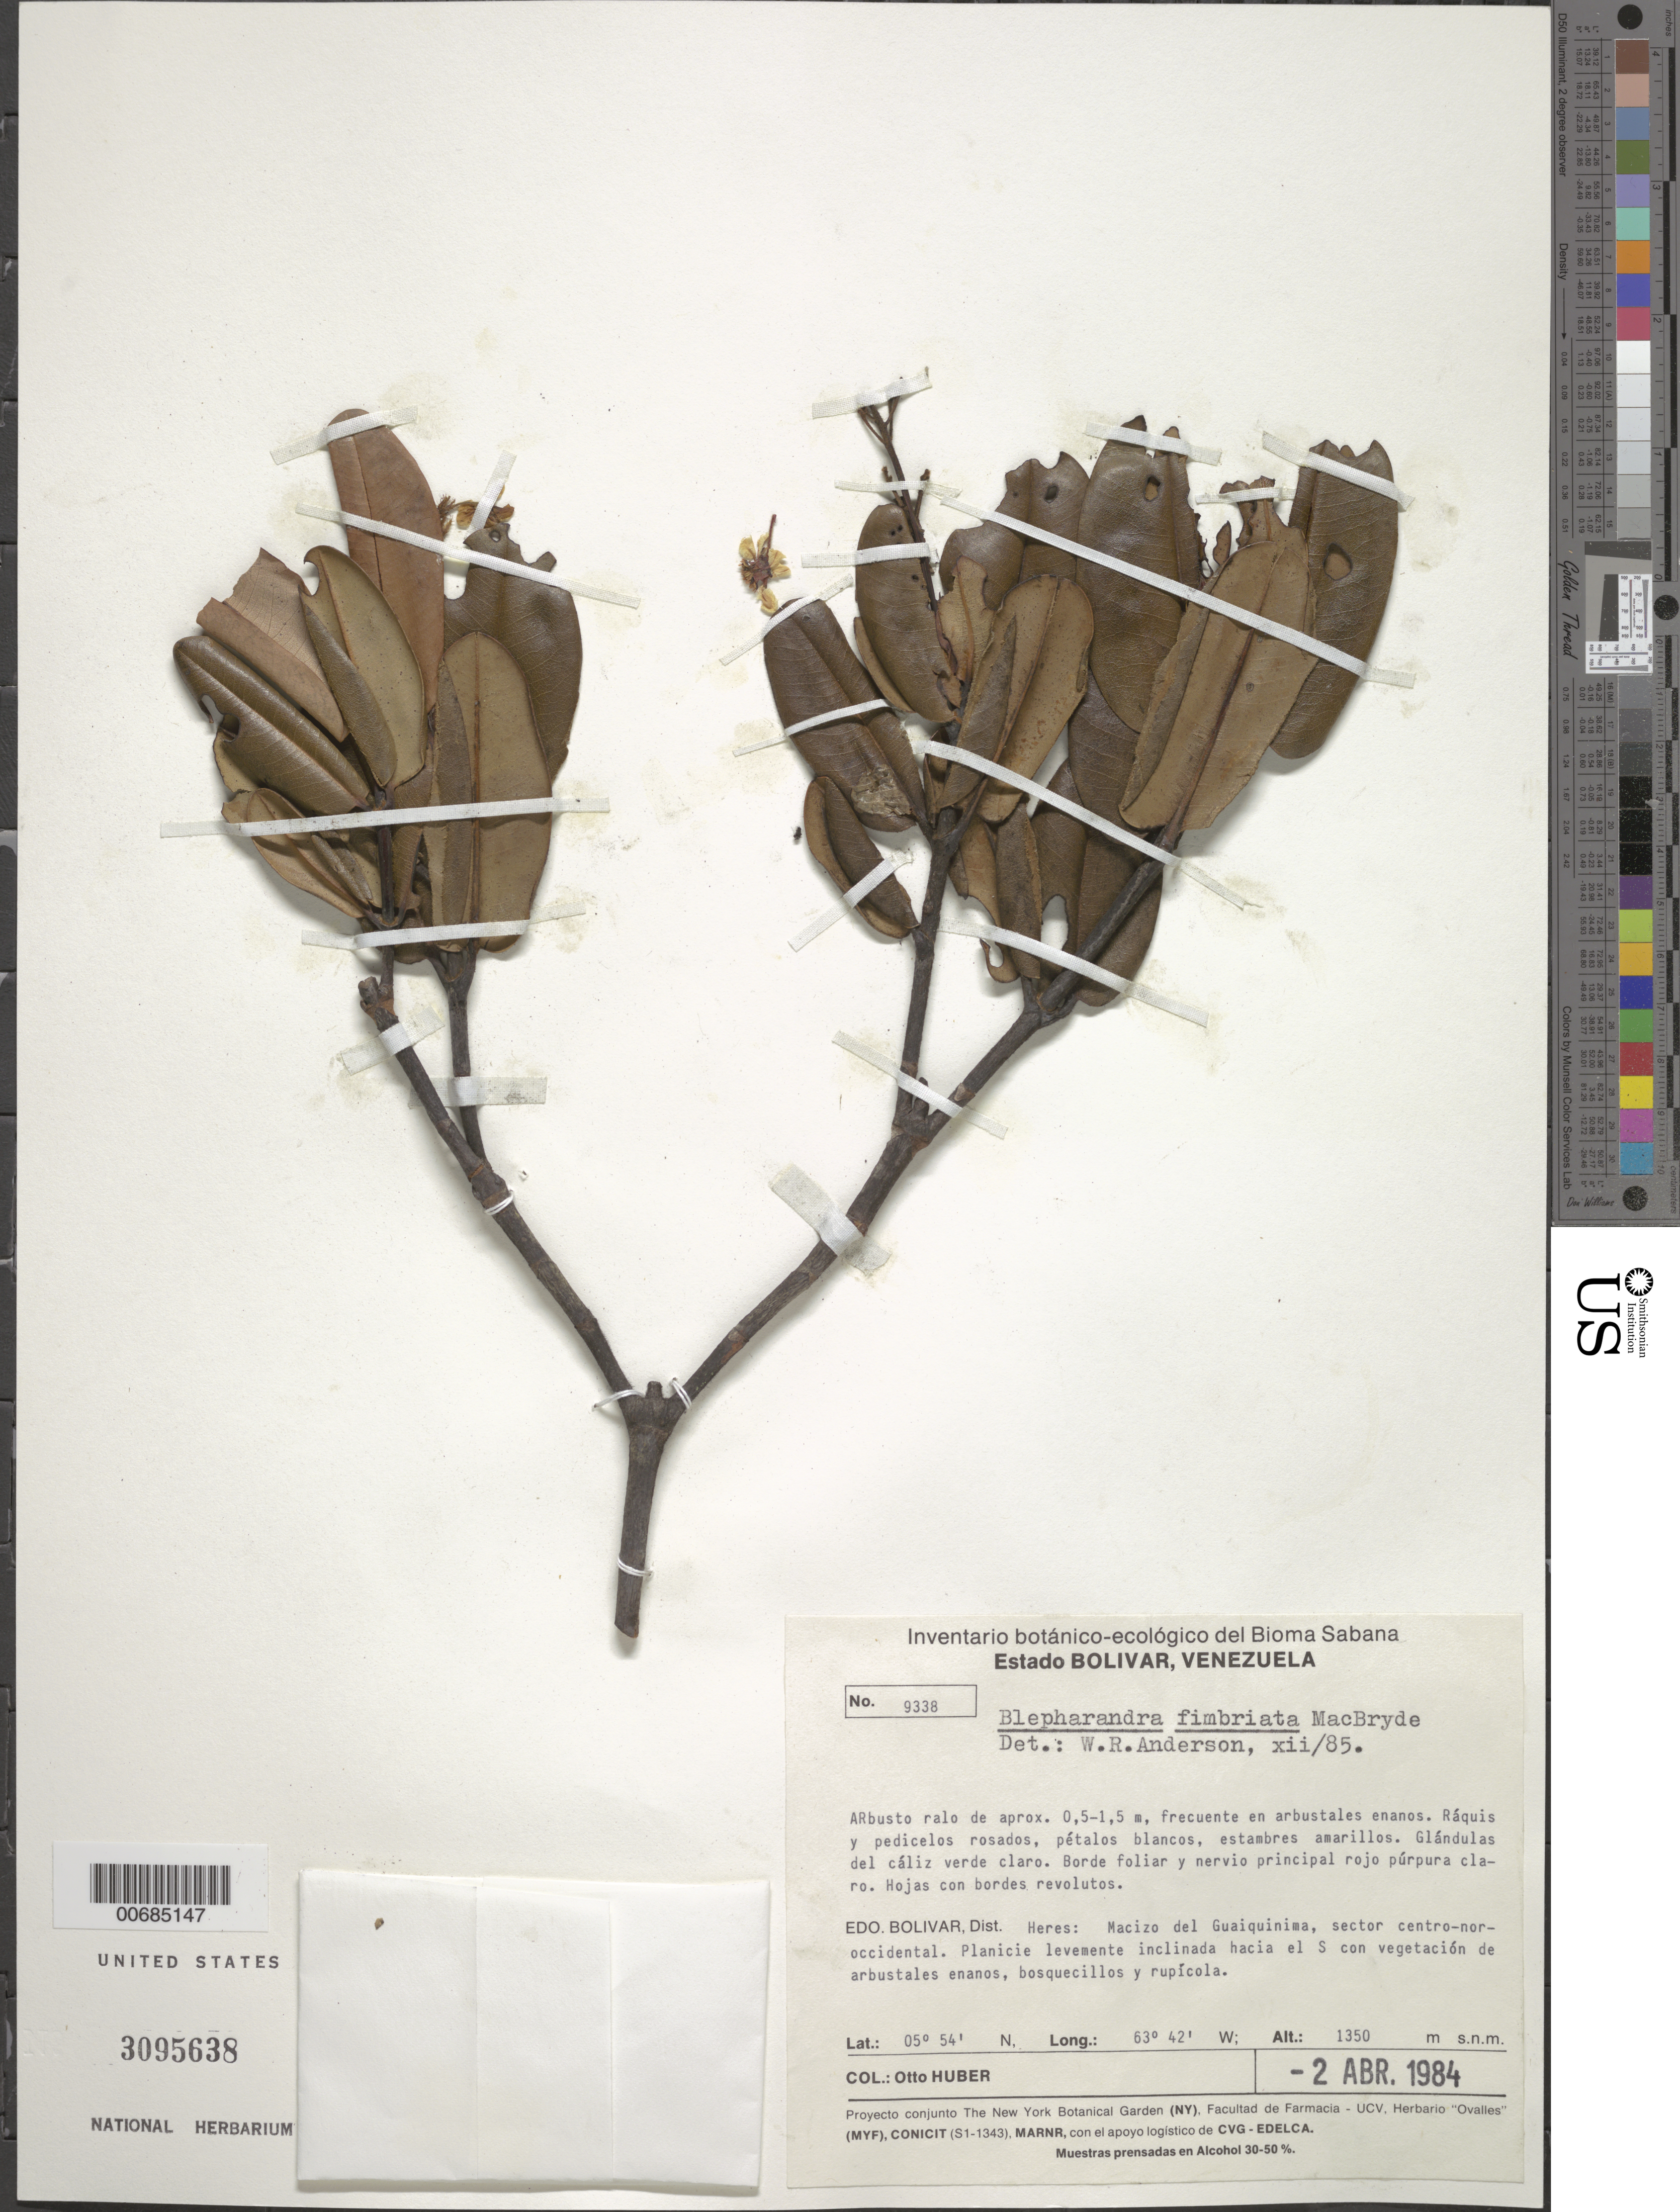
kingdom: Plantae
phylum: Tracheophyta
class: Magnoliopsida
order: Malpighiales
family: Malpighiaceae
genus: Blepharandra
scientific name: Blepharandra fimbriata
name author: MacBryde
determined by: Anderson, W. R., (MICH), University of Michigan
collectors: O. Huber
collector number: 9338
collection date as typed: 2-Apr-84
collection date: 1984-04-02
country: Venezuela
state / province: Bolívar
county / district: Heres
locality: Macizo del Guaiquinima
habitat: Arbustales enanos, bosquecillos y rupicola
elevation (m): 1350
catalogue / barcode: US 3095638